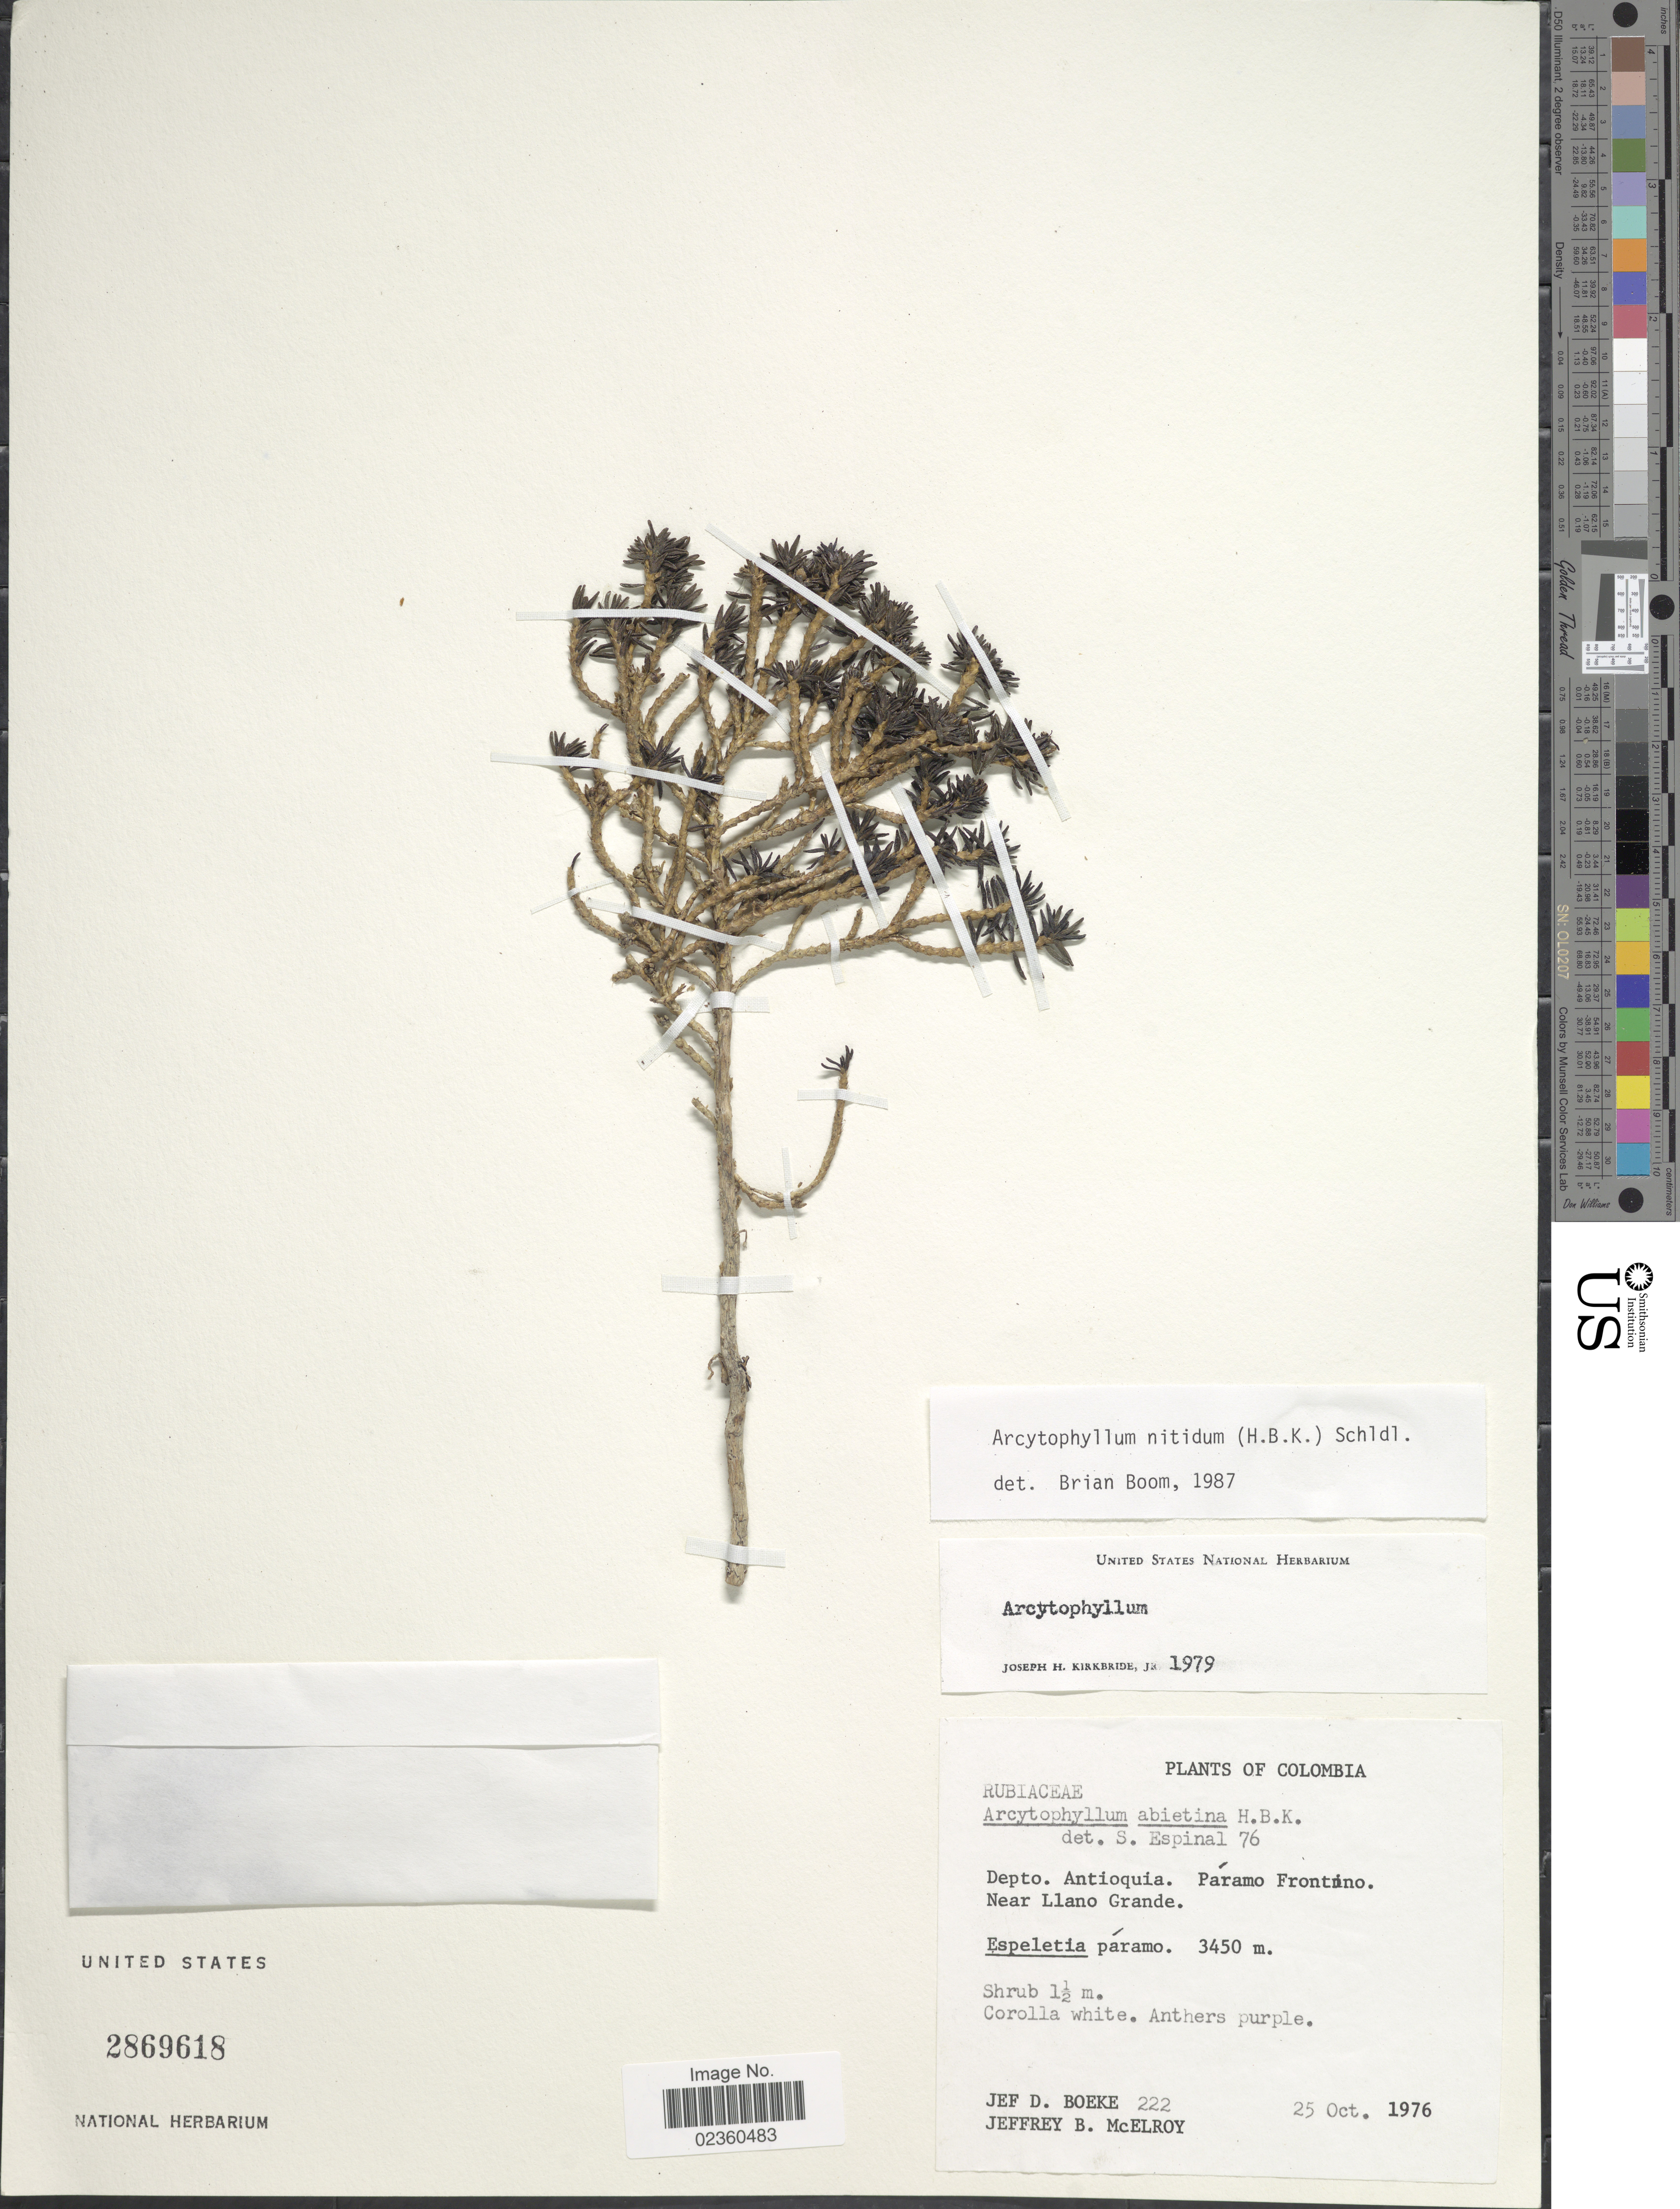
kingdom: Plantae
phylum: Tracheophyta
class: Magnoliopsida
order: Gentianales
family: Rubiaceae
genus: Arcytophyllum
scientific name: Arcytophyllum nitidum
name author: (Kunth) Schltdl.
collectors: J. Boeke & J. B. McElroy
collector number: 222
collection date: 1976-10-25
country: Colombia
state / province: Antioquia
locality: Depto. Antioquia. Páramo Frontino. Near Llano Grande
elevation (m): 3450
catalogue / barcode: US 2869618